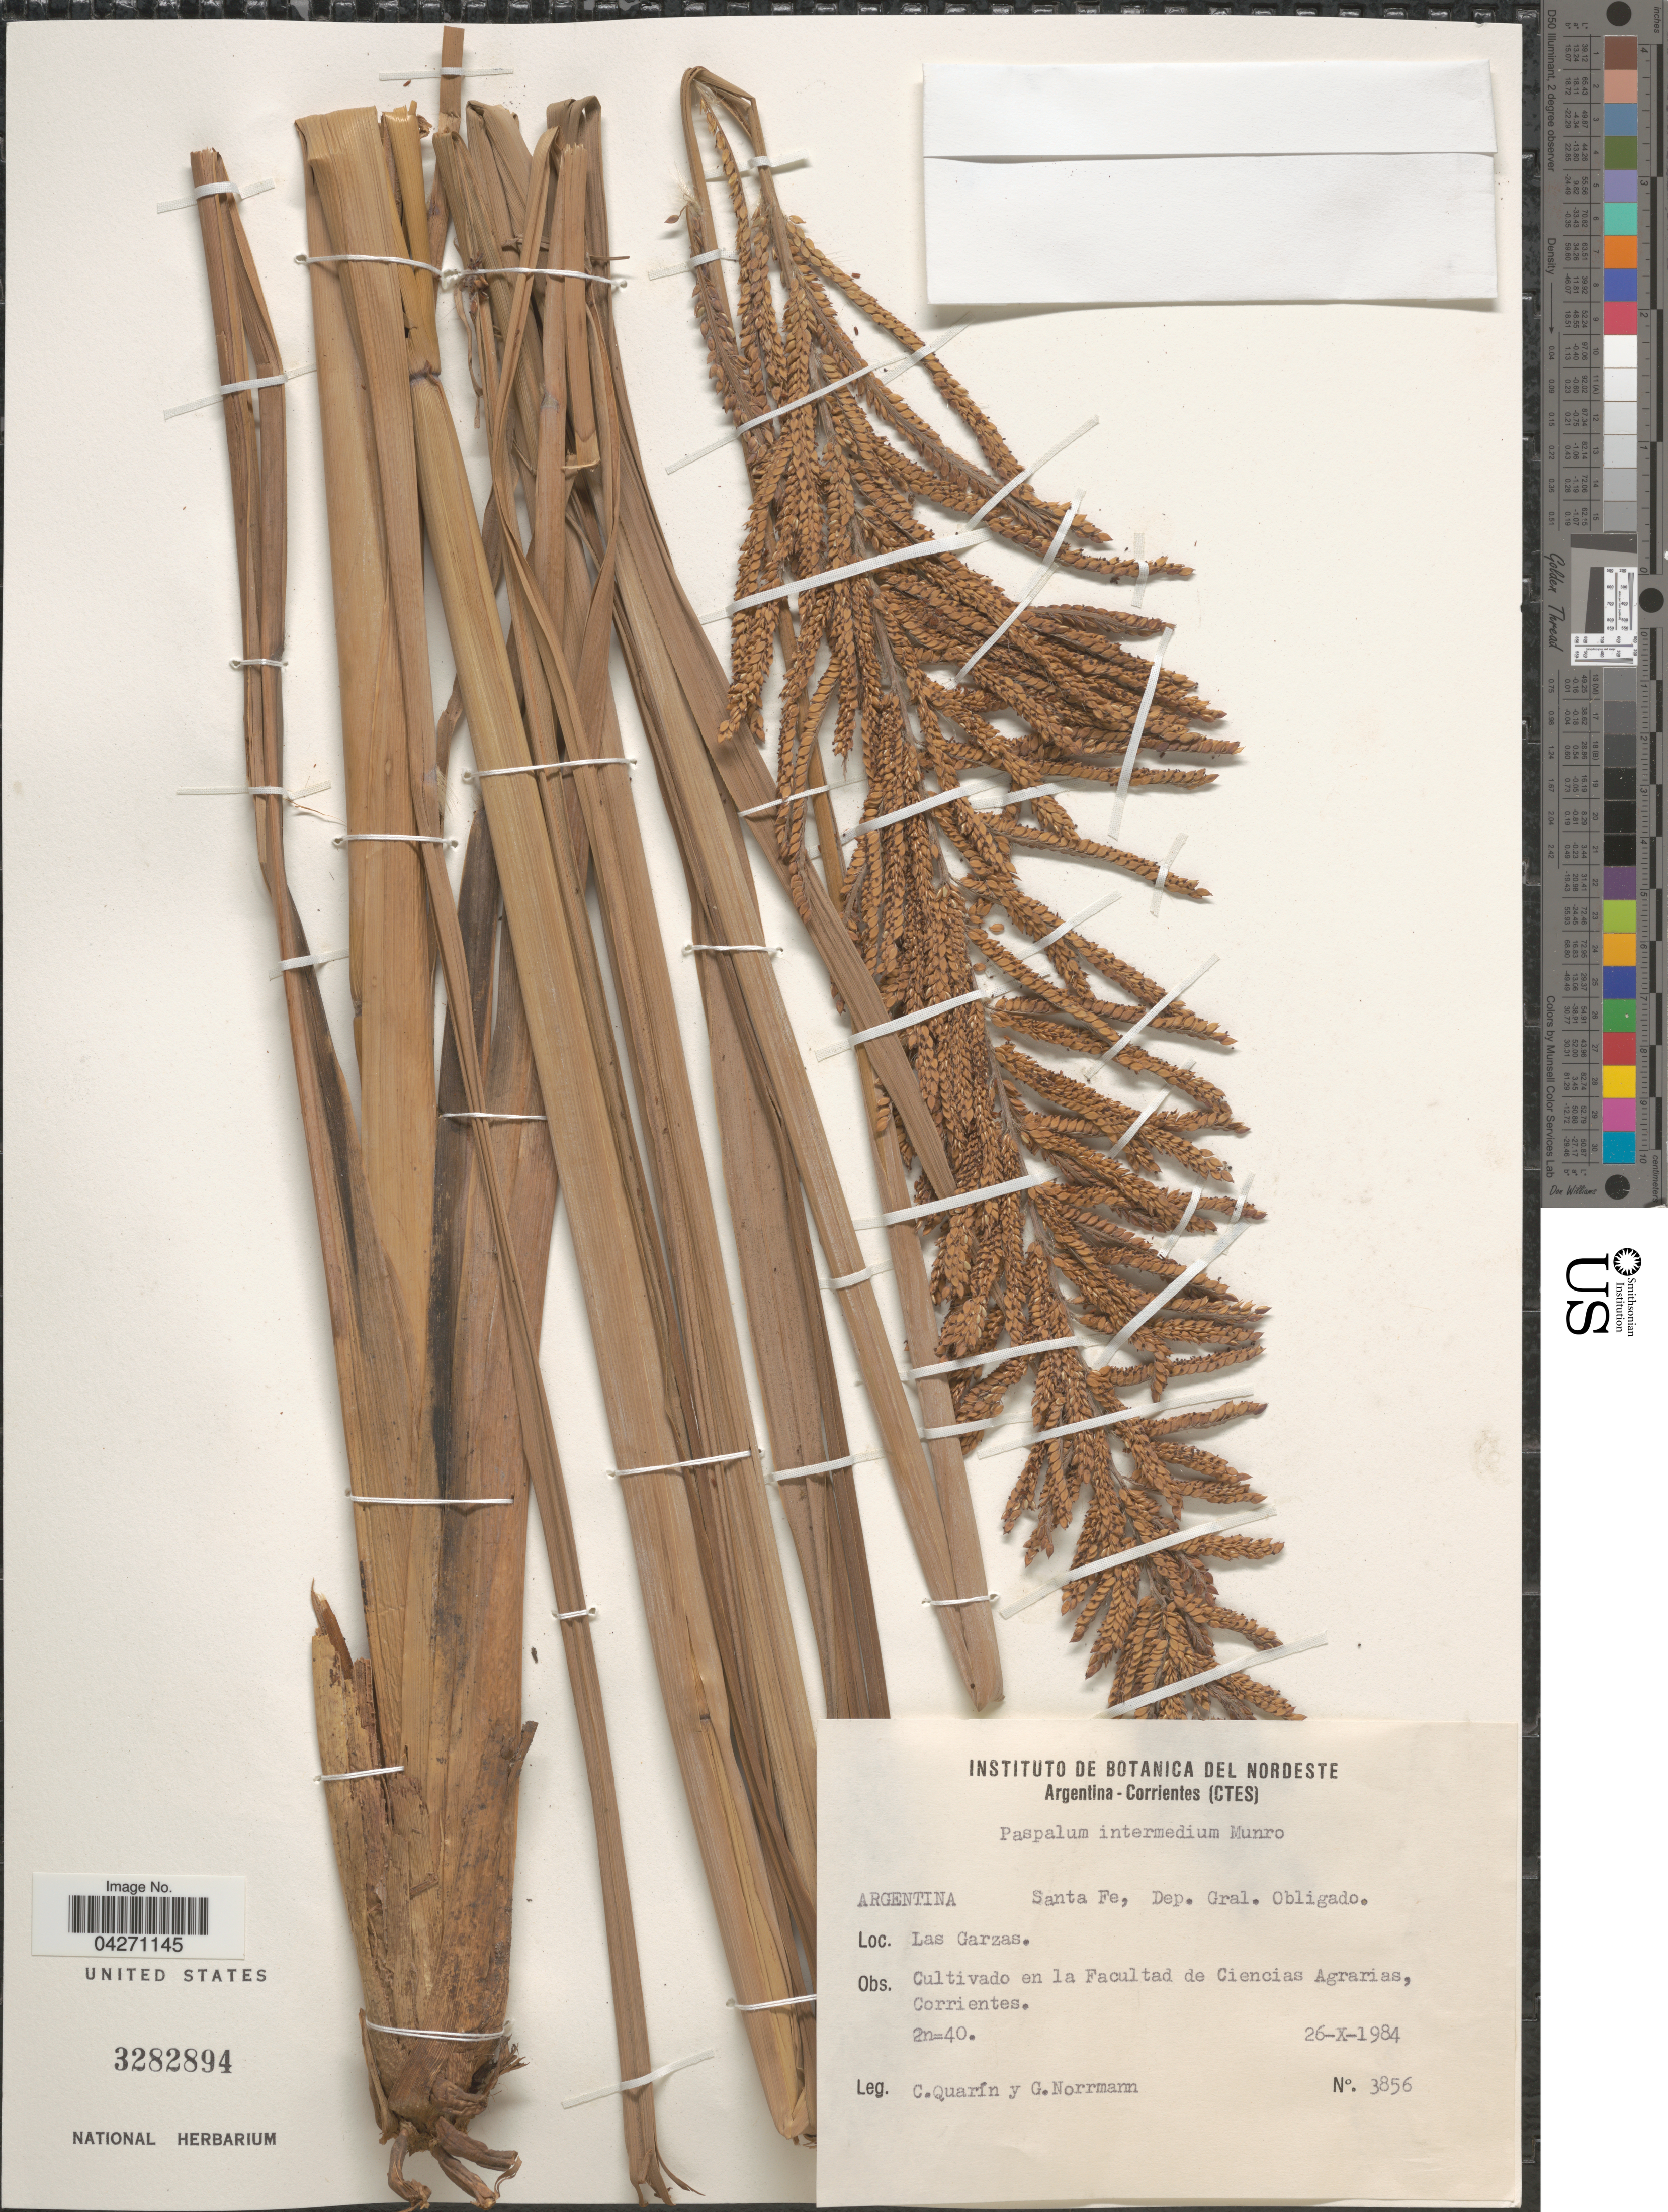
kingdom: Plantae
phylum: Tracheophyta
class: Liliopsida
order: Poales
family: Poaceae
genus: Paspalum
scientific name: Paspalum intermedium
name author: Munro ex Morong & Britton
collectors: C. Quarín & G. Norrmann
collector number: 3856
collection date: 1984-10-26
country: Argentina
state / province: Santa Fe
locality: Santa Fe, Dep. Gral. Obligado. Las Garzas.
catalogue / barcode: US 3282894